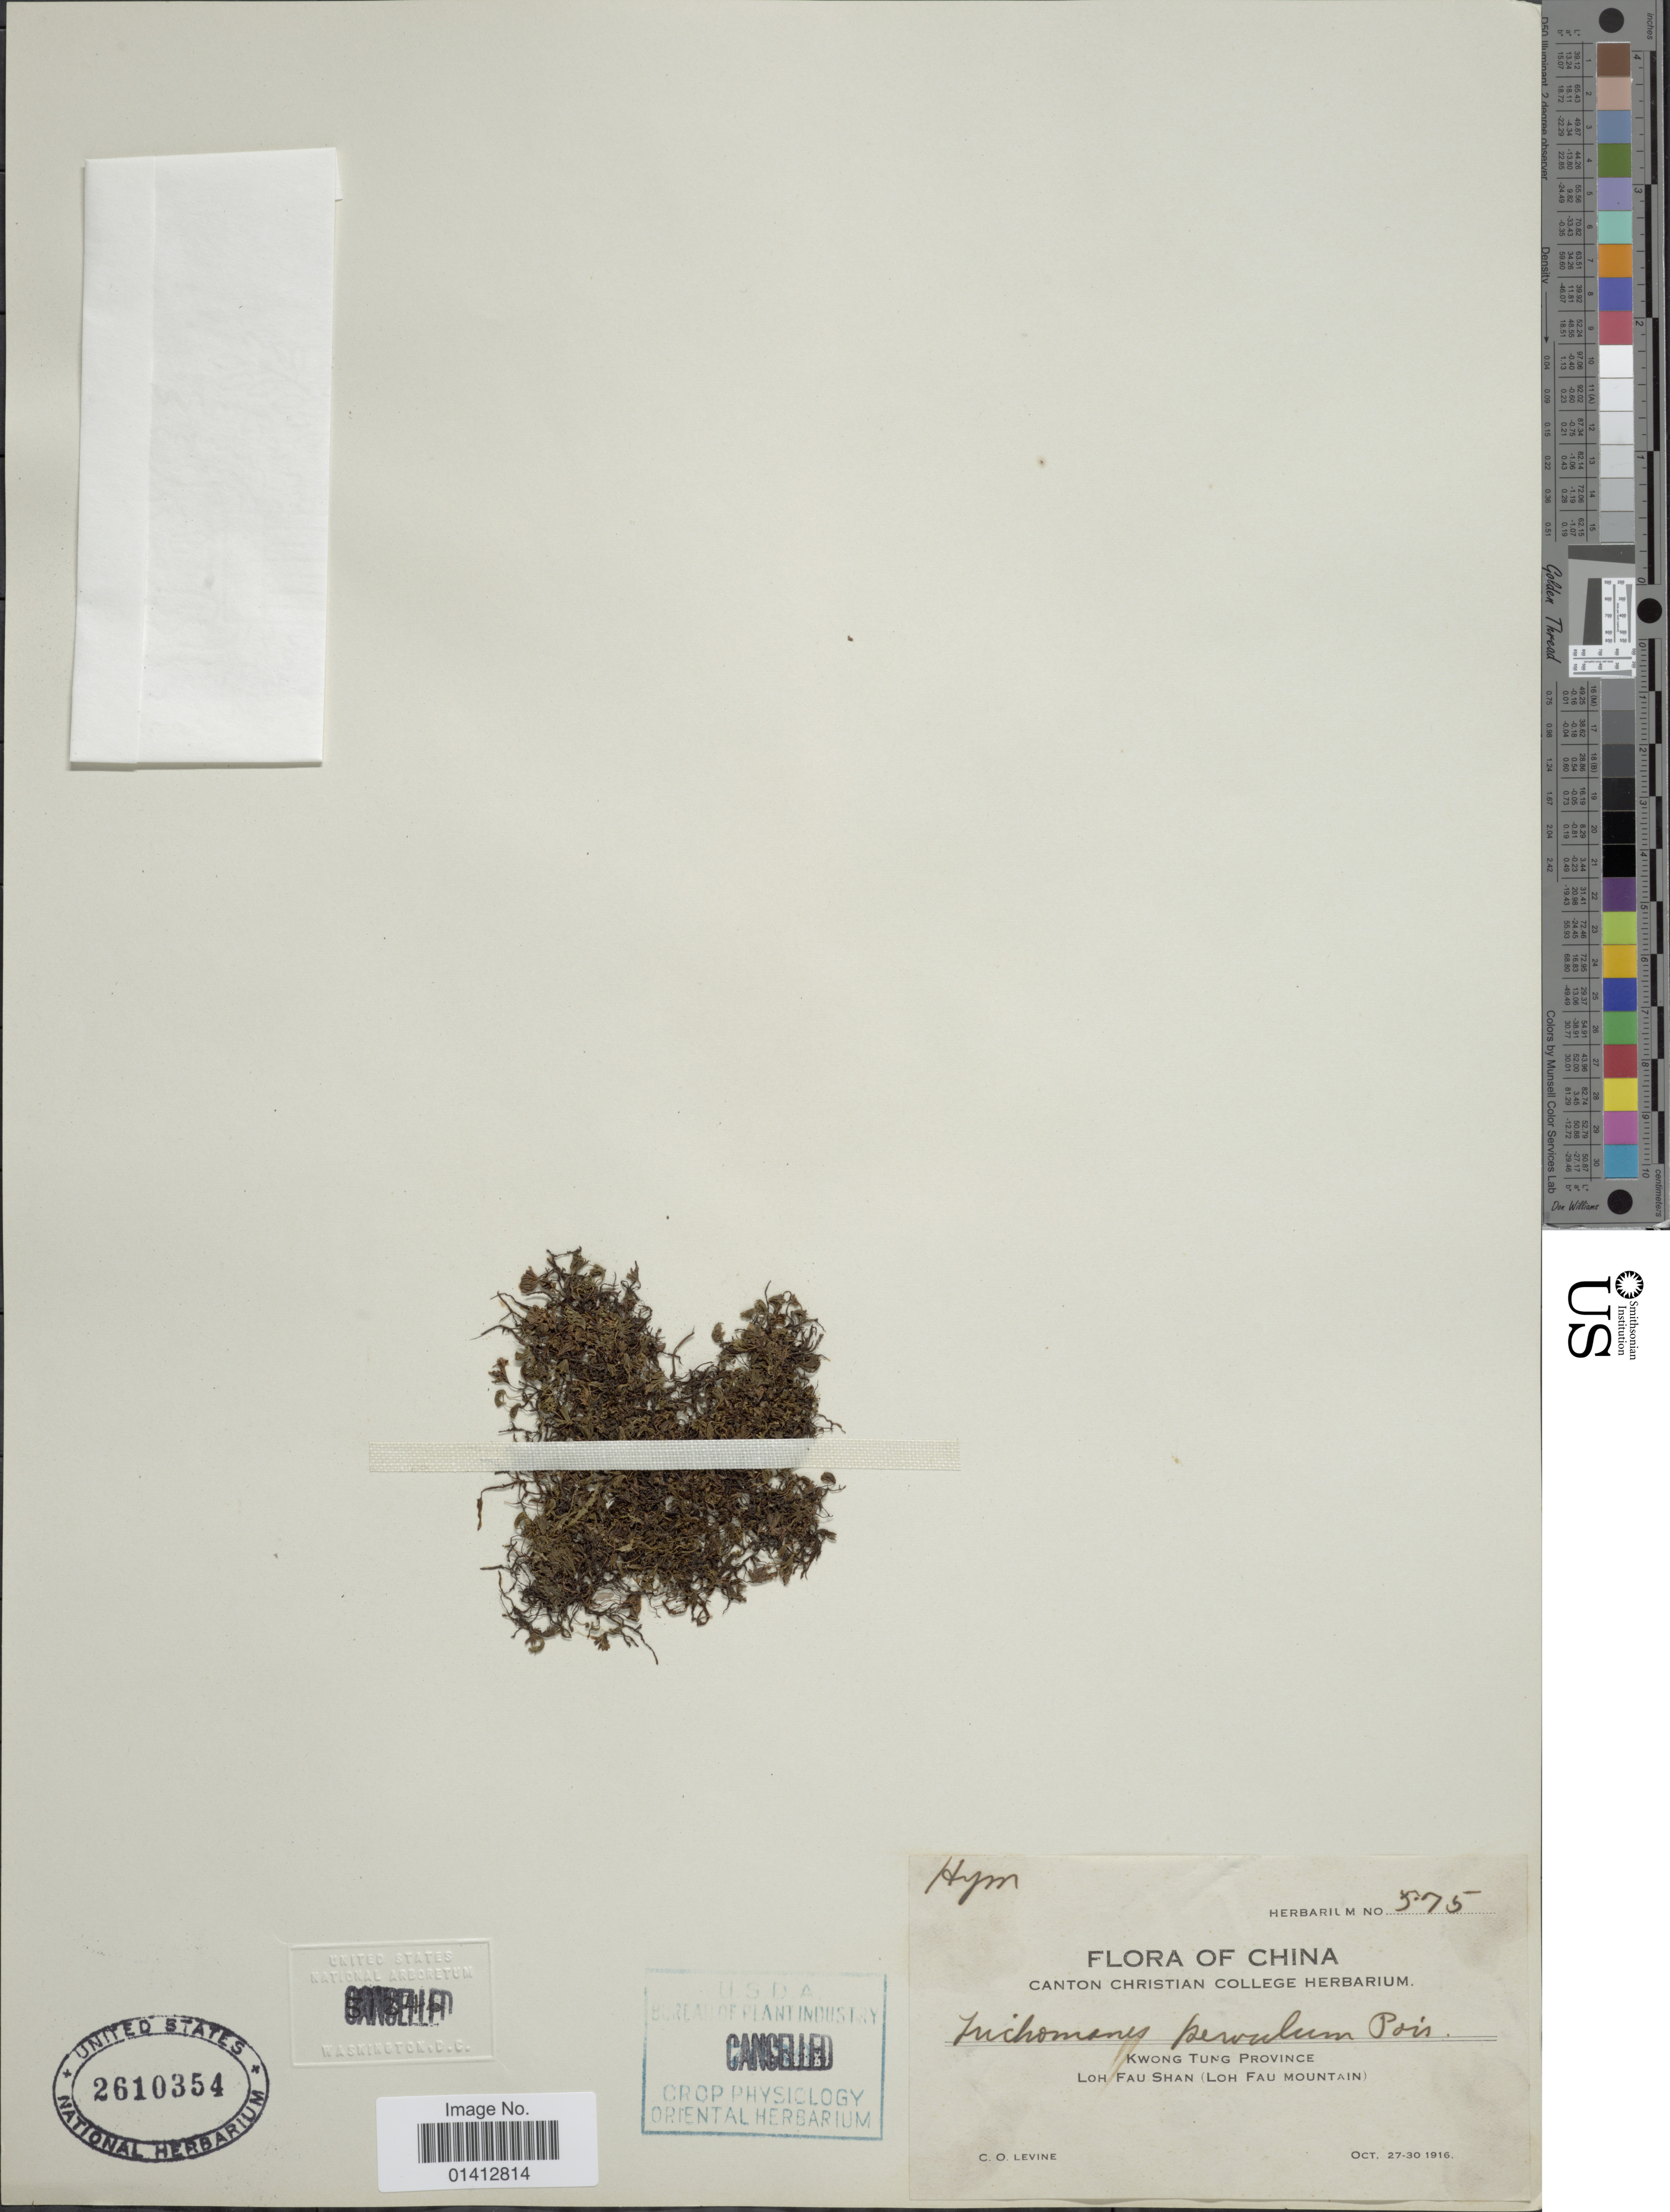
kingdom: Plantae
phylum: Tracheophyta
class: Polypodiopsida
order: Hymenophyllales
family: Hymenophyllaceae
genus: Crepidomanes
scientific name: Crepidomanes minutum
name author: (Blume) K. Iwats.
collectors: C. O. Levine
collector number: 575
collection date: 1916-10-27/1916-10-30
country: China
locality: Kwong Tung Province, Loh Fau Shan (Loh Fau Mountain)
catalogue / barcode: US 2610354